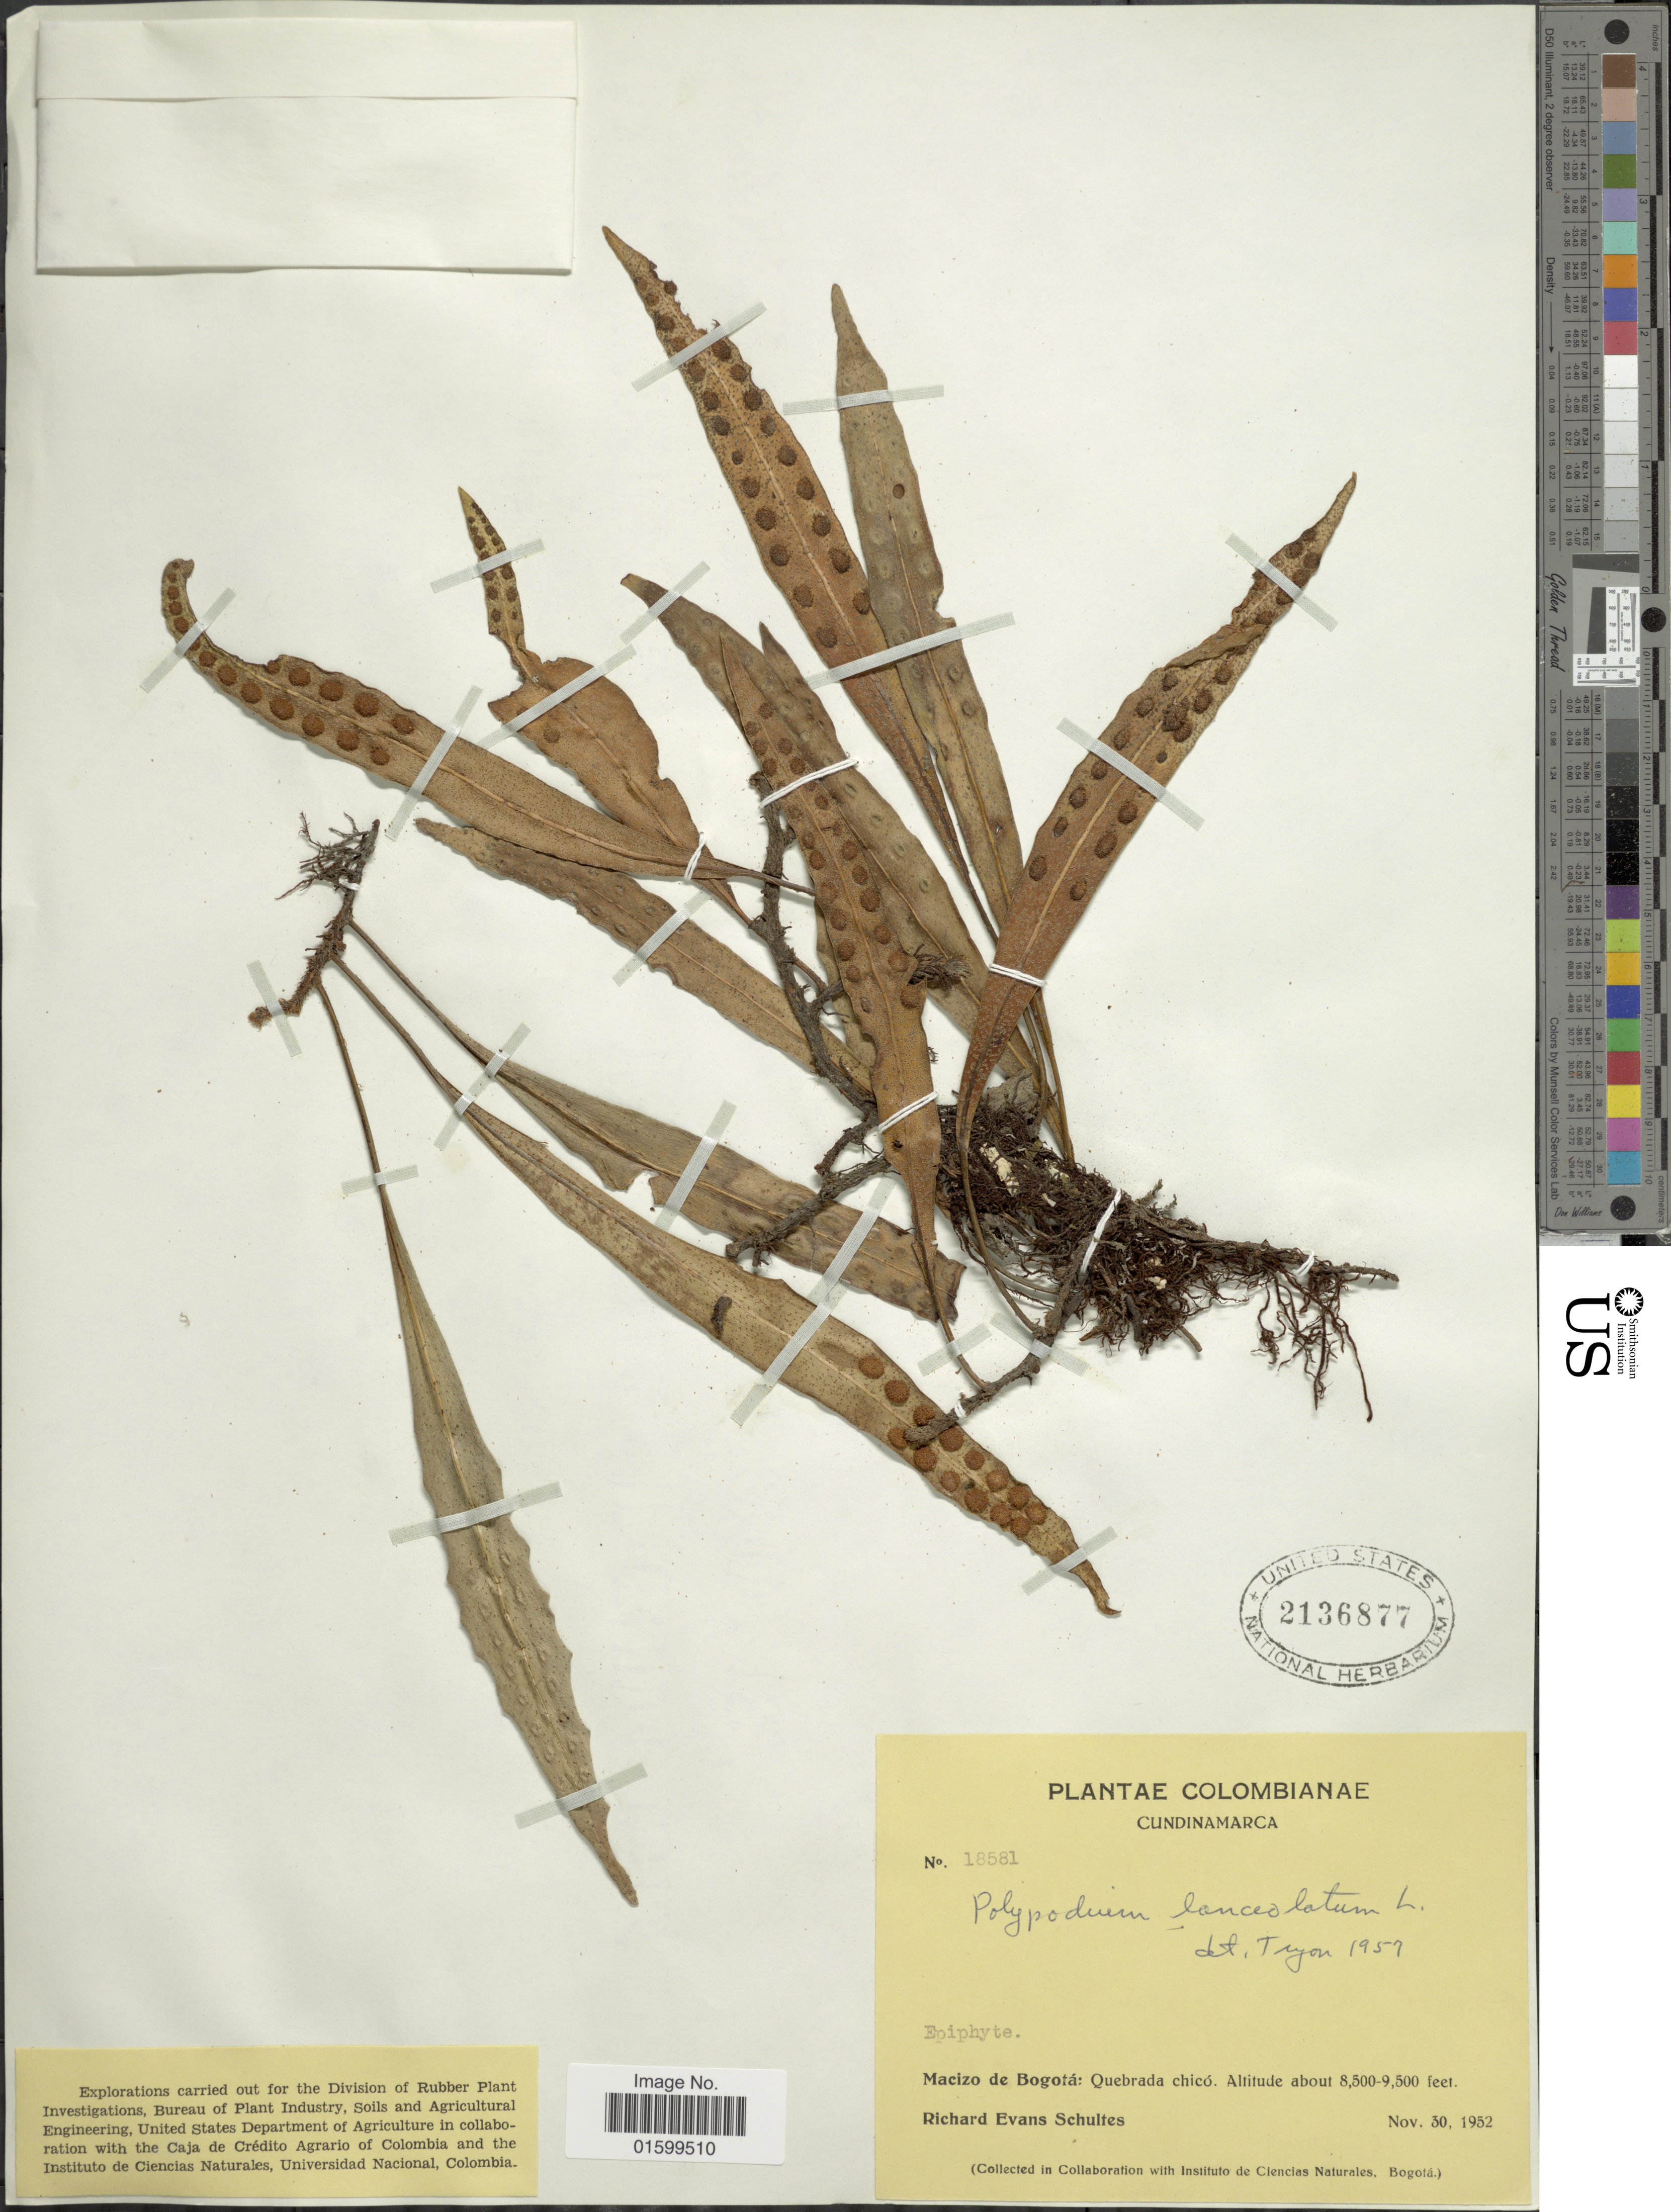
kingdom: Plantae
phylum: Tracheophyta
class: Polypodiopsida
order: Polypodiales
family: Polypodiaceae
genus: Pleopeltis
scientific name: Pleopeltis macrocarpa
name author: (Bory ex Willd.) Kaulf.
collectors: R. E. Schultes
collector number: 18581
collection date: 1952-11-30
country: Colombia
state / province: Cundinamarca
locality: Colombianae, Macizo de Bogota: Quebrada chico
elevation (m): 2591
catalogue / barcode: US 2136877